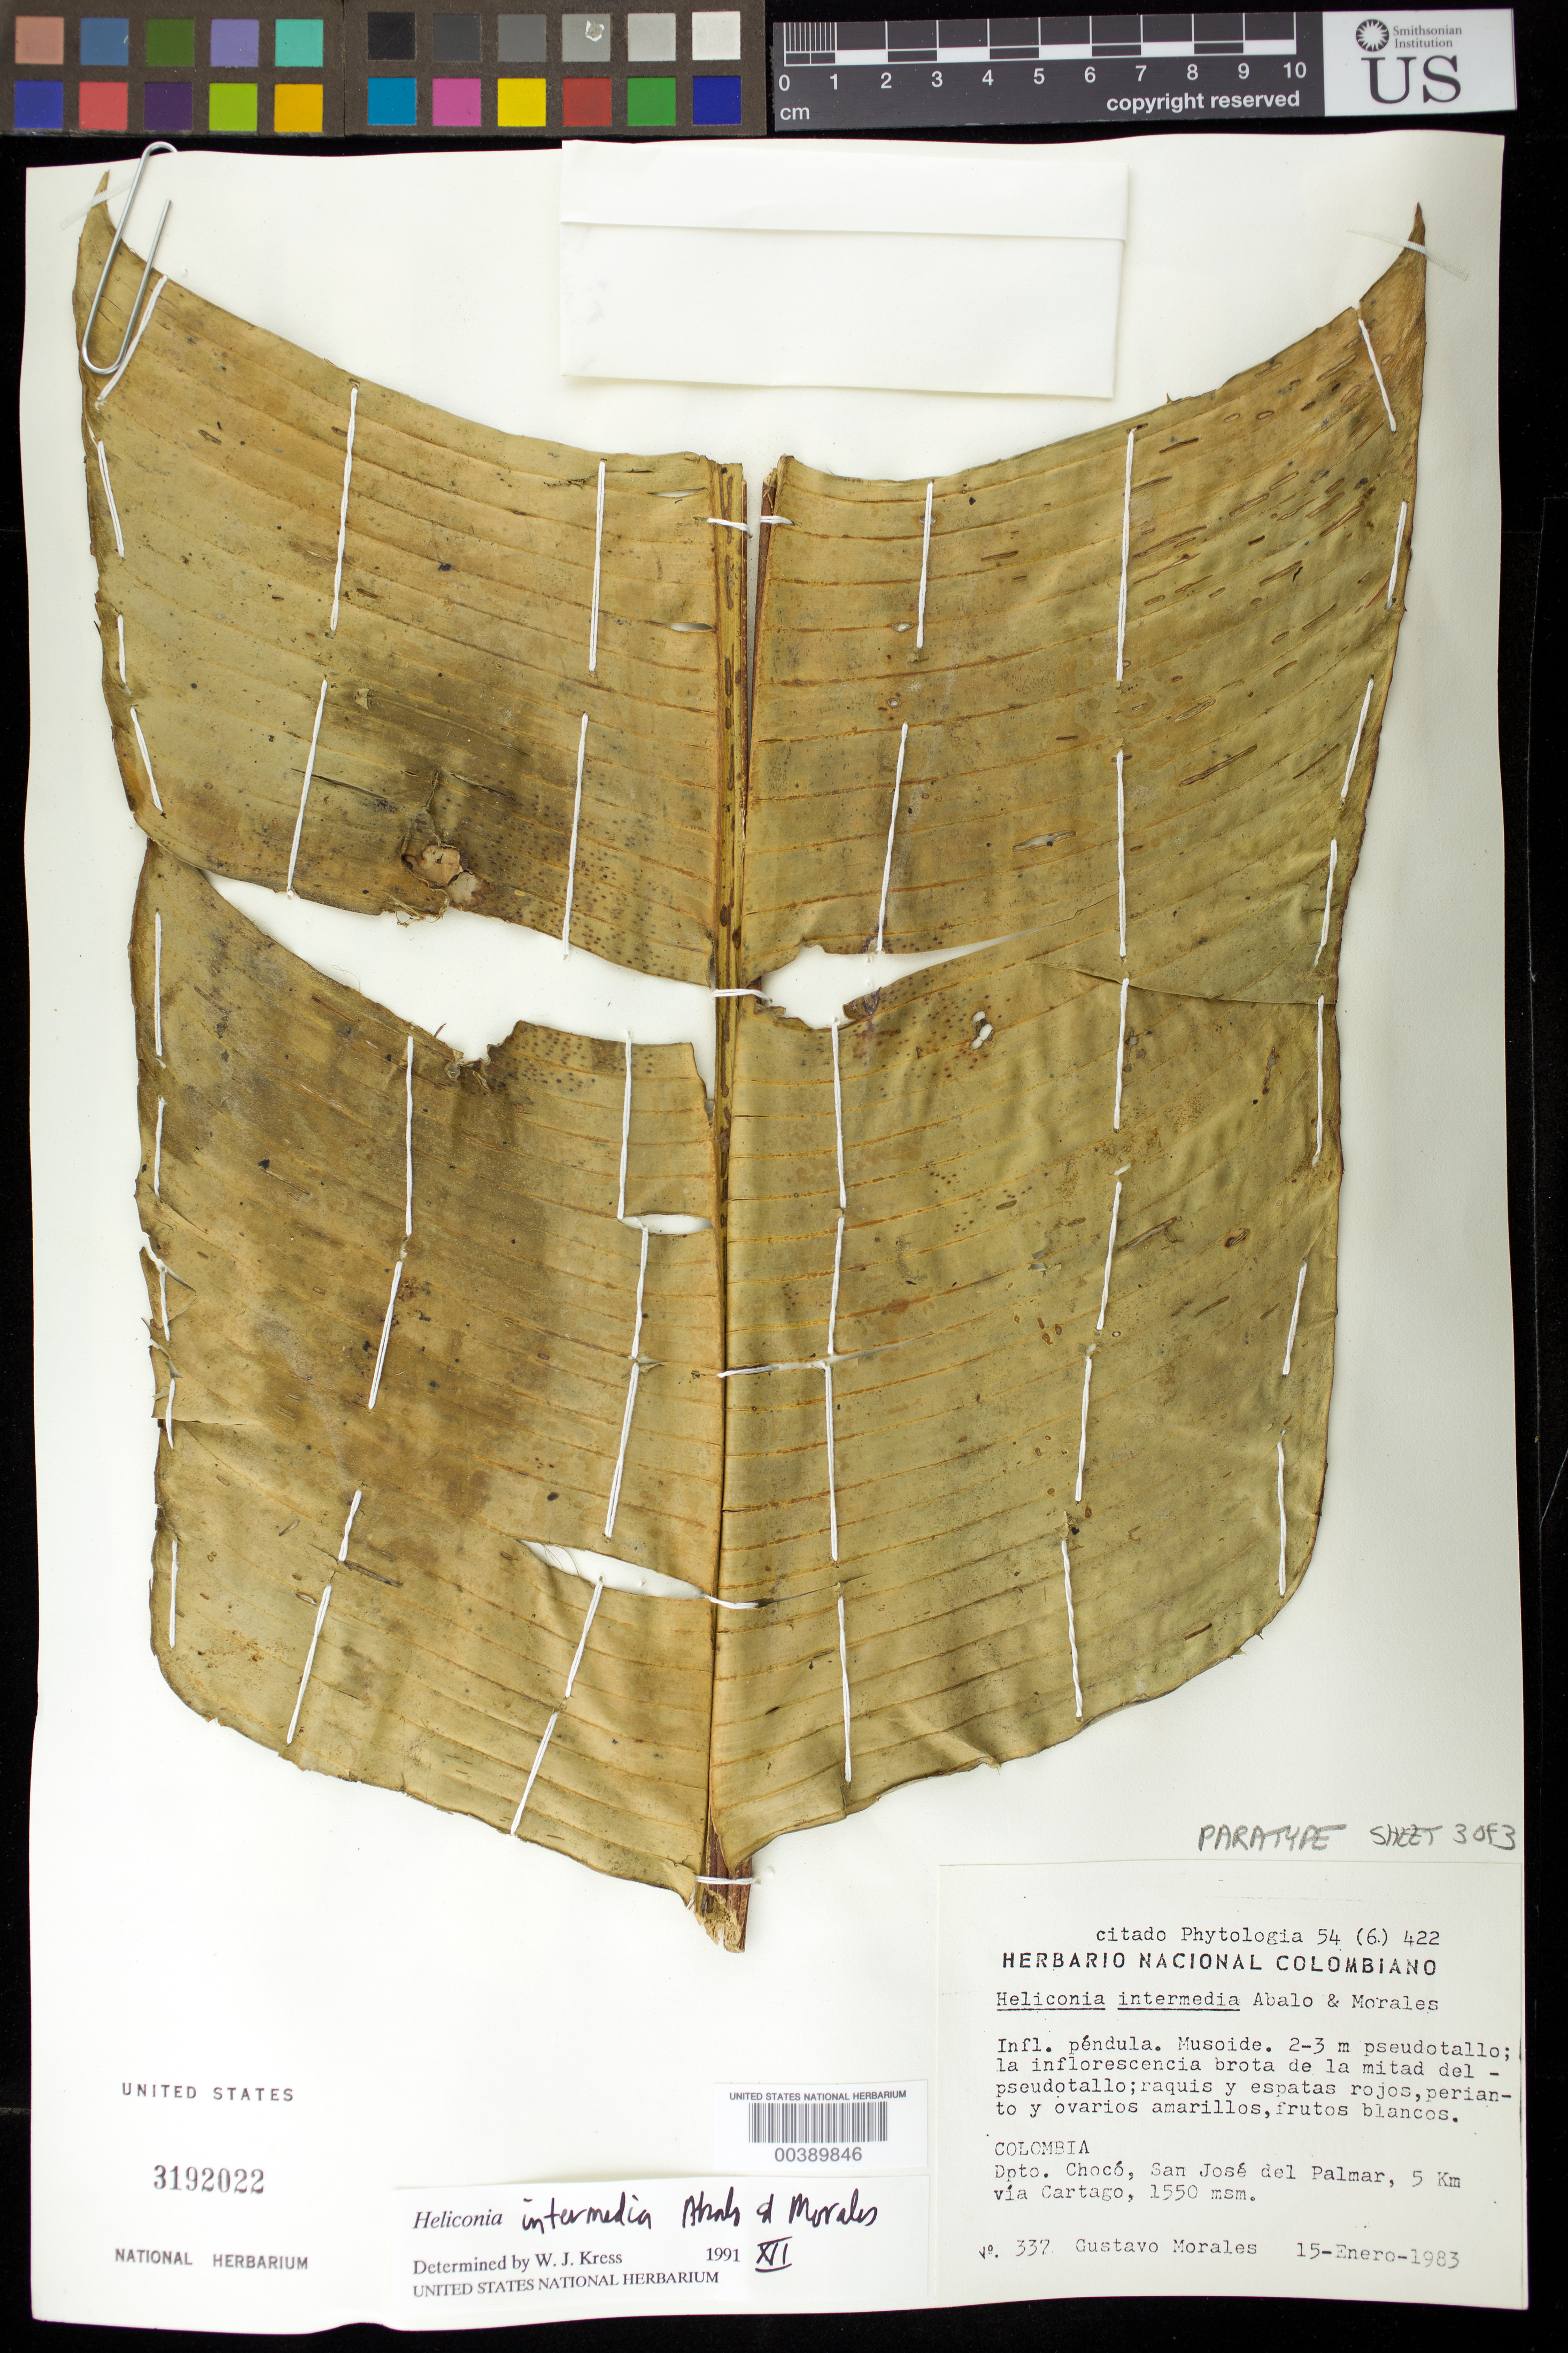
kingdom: Plantae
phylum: Tracheophyta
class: Liliopsida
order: Zingiberales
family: Heliconiaceae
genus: Heliconia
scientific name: Heliconia venusta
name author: Abalo & G. Morales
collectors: G. Morales L.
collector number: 337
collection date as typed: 15 Jan 1983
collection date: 1983-01-15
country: Colombia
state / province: Chocó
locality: San Jose del Palmar, 5 km via Cartago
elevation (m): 1550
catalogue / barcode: US 3192022